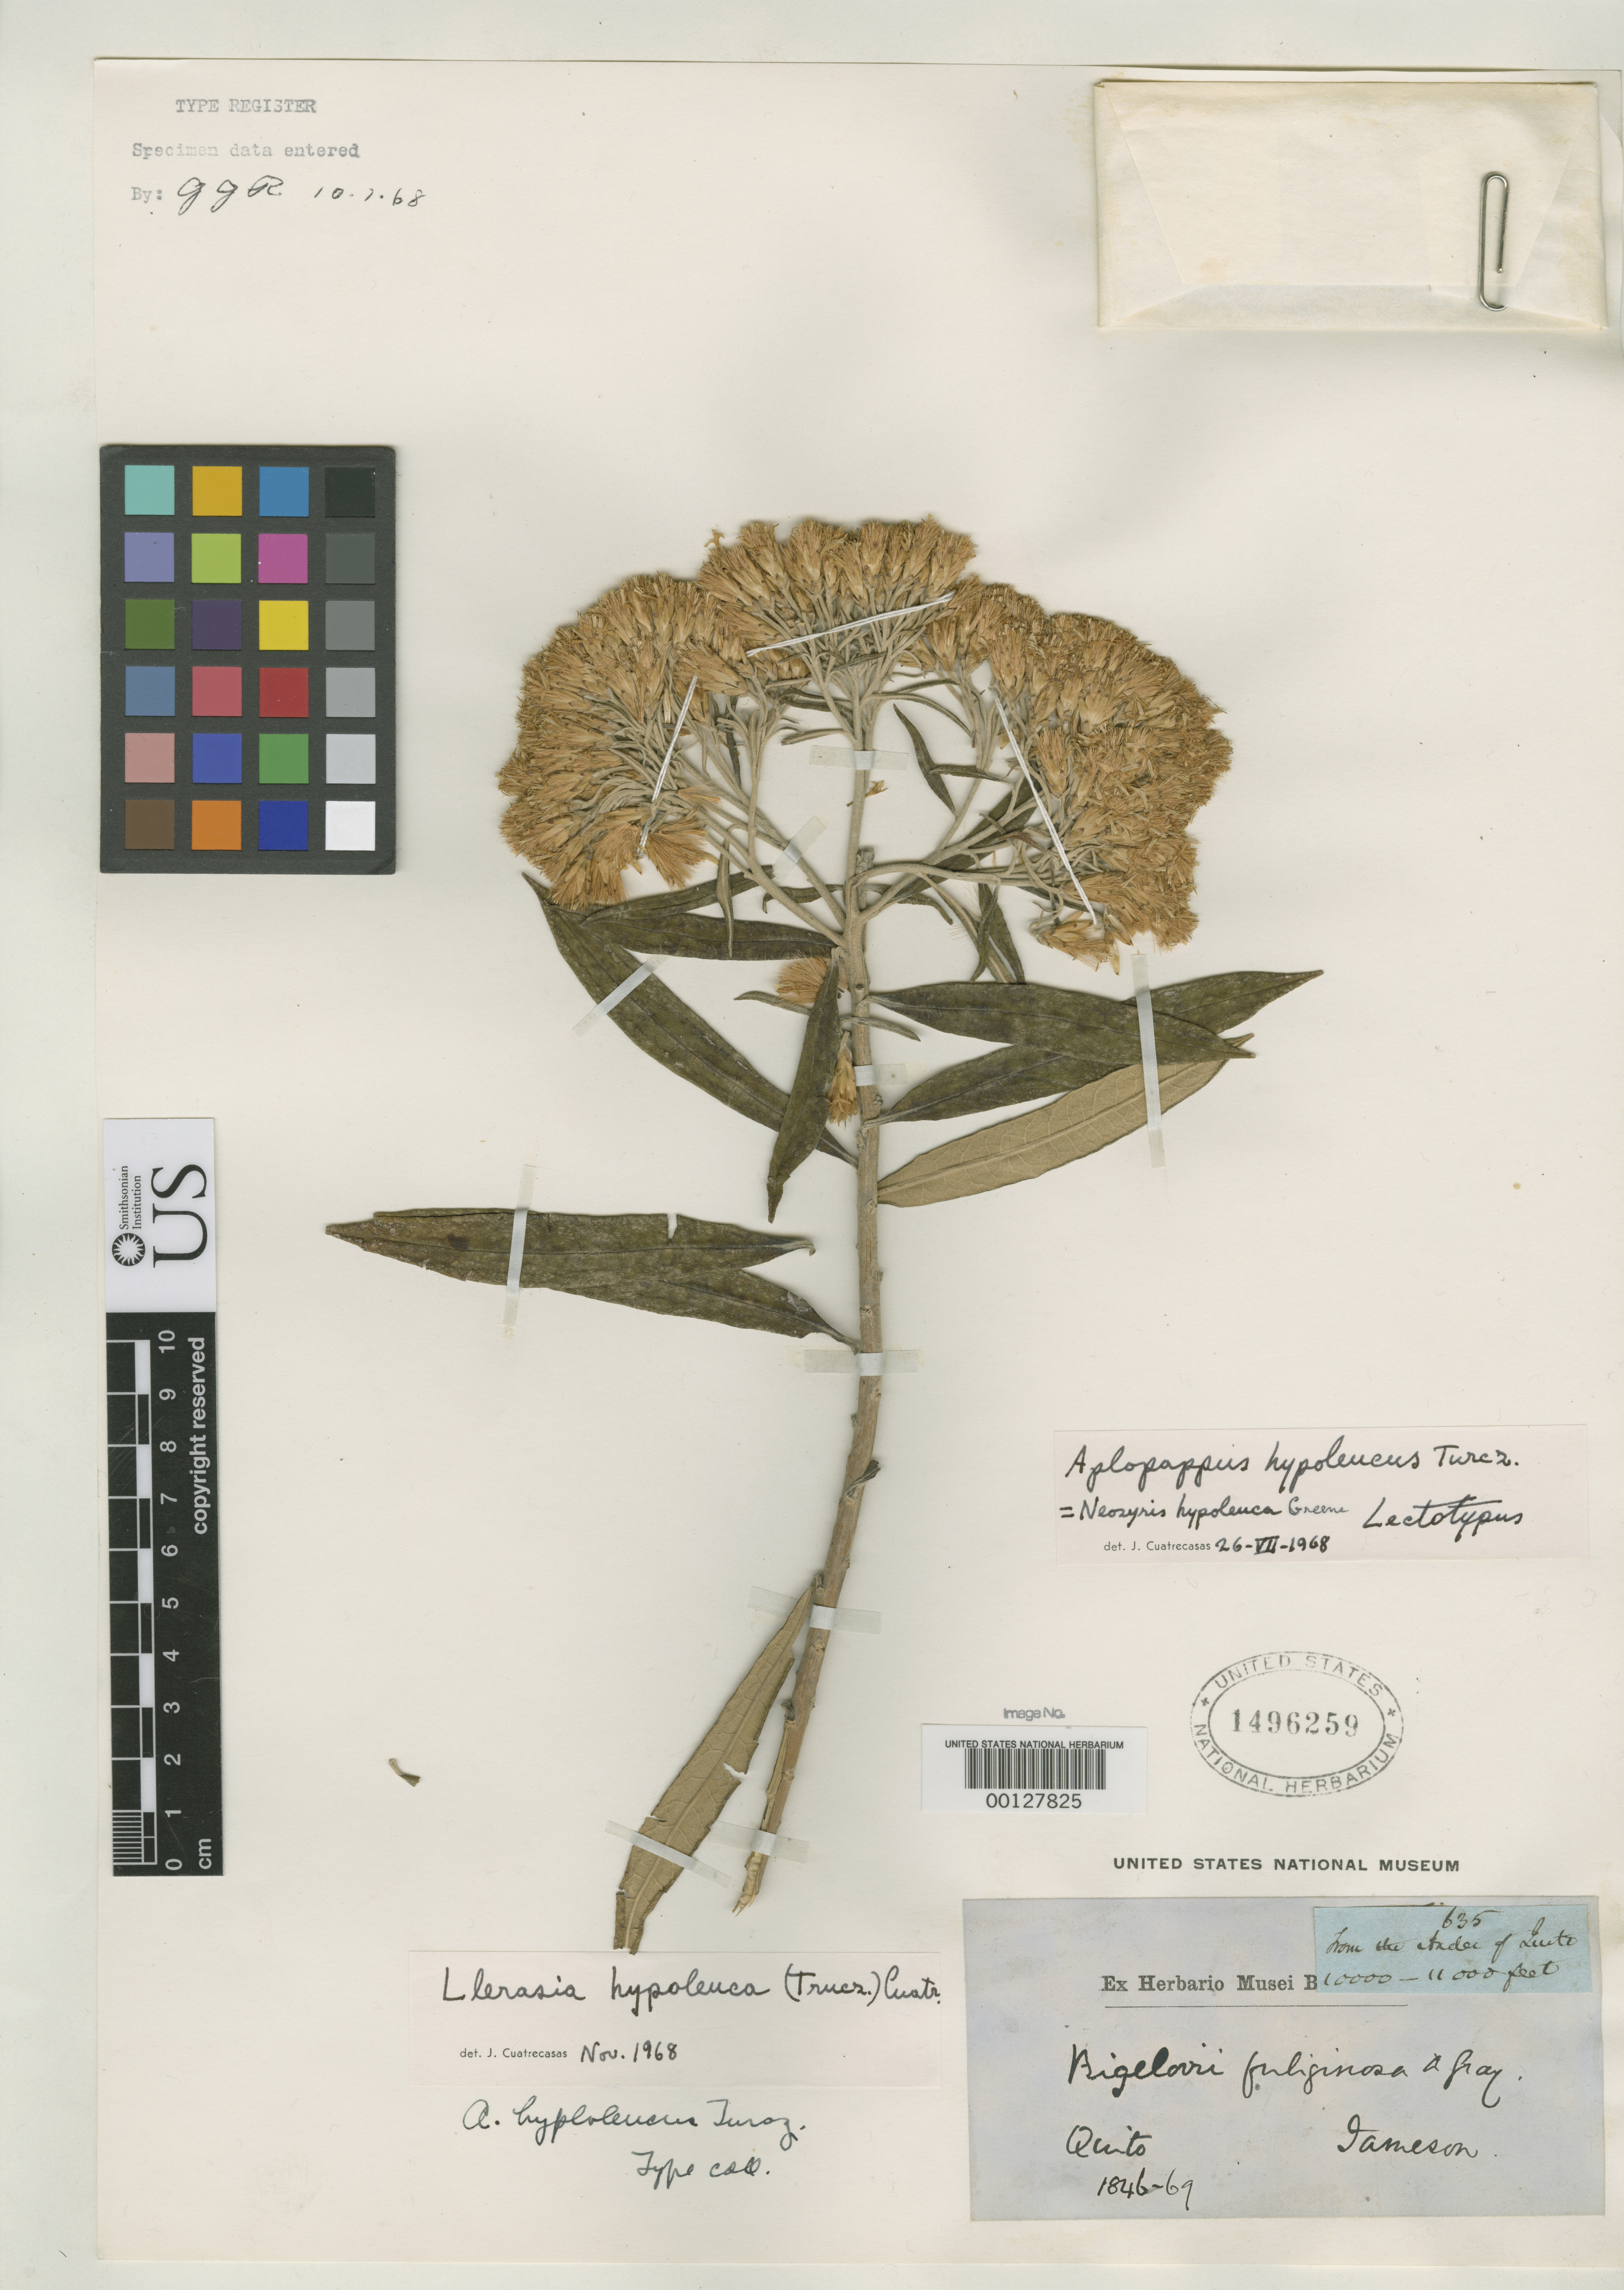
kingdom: Plantae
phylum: Tracheophyta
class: Magnoliopsida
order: Asterales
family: Asteraceae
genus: Haplopappus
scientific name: Haplopappus hypoleucus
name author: Turcz.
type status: Type Material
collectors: W. Jameson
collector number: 635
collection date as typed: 1846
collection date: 1846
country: Ecuador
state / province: Pichincha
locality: Quito.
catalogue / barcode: US 1496259